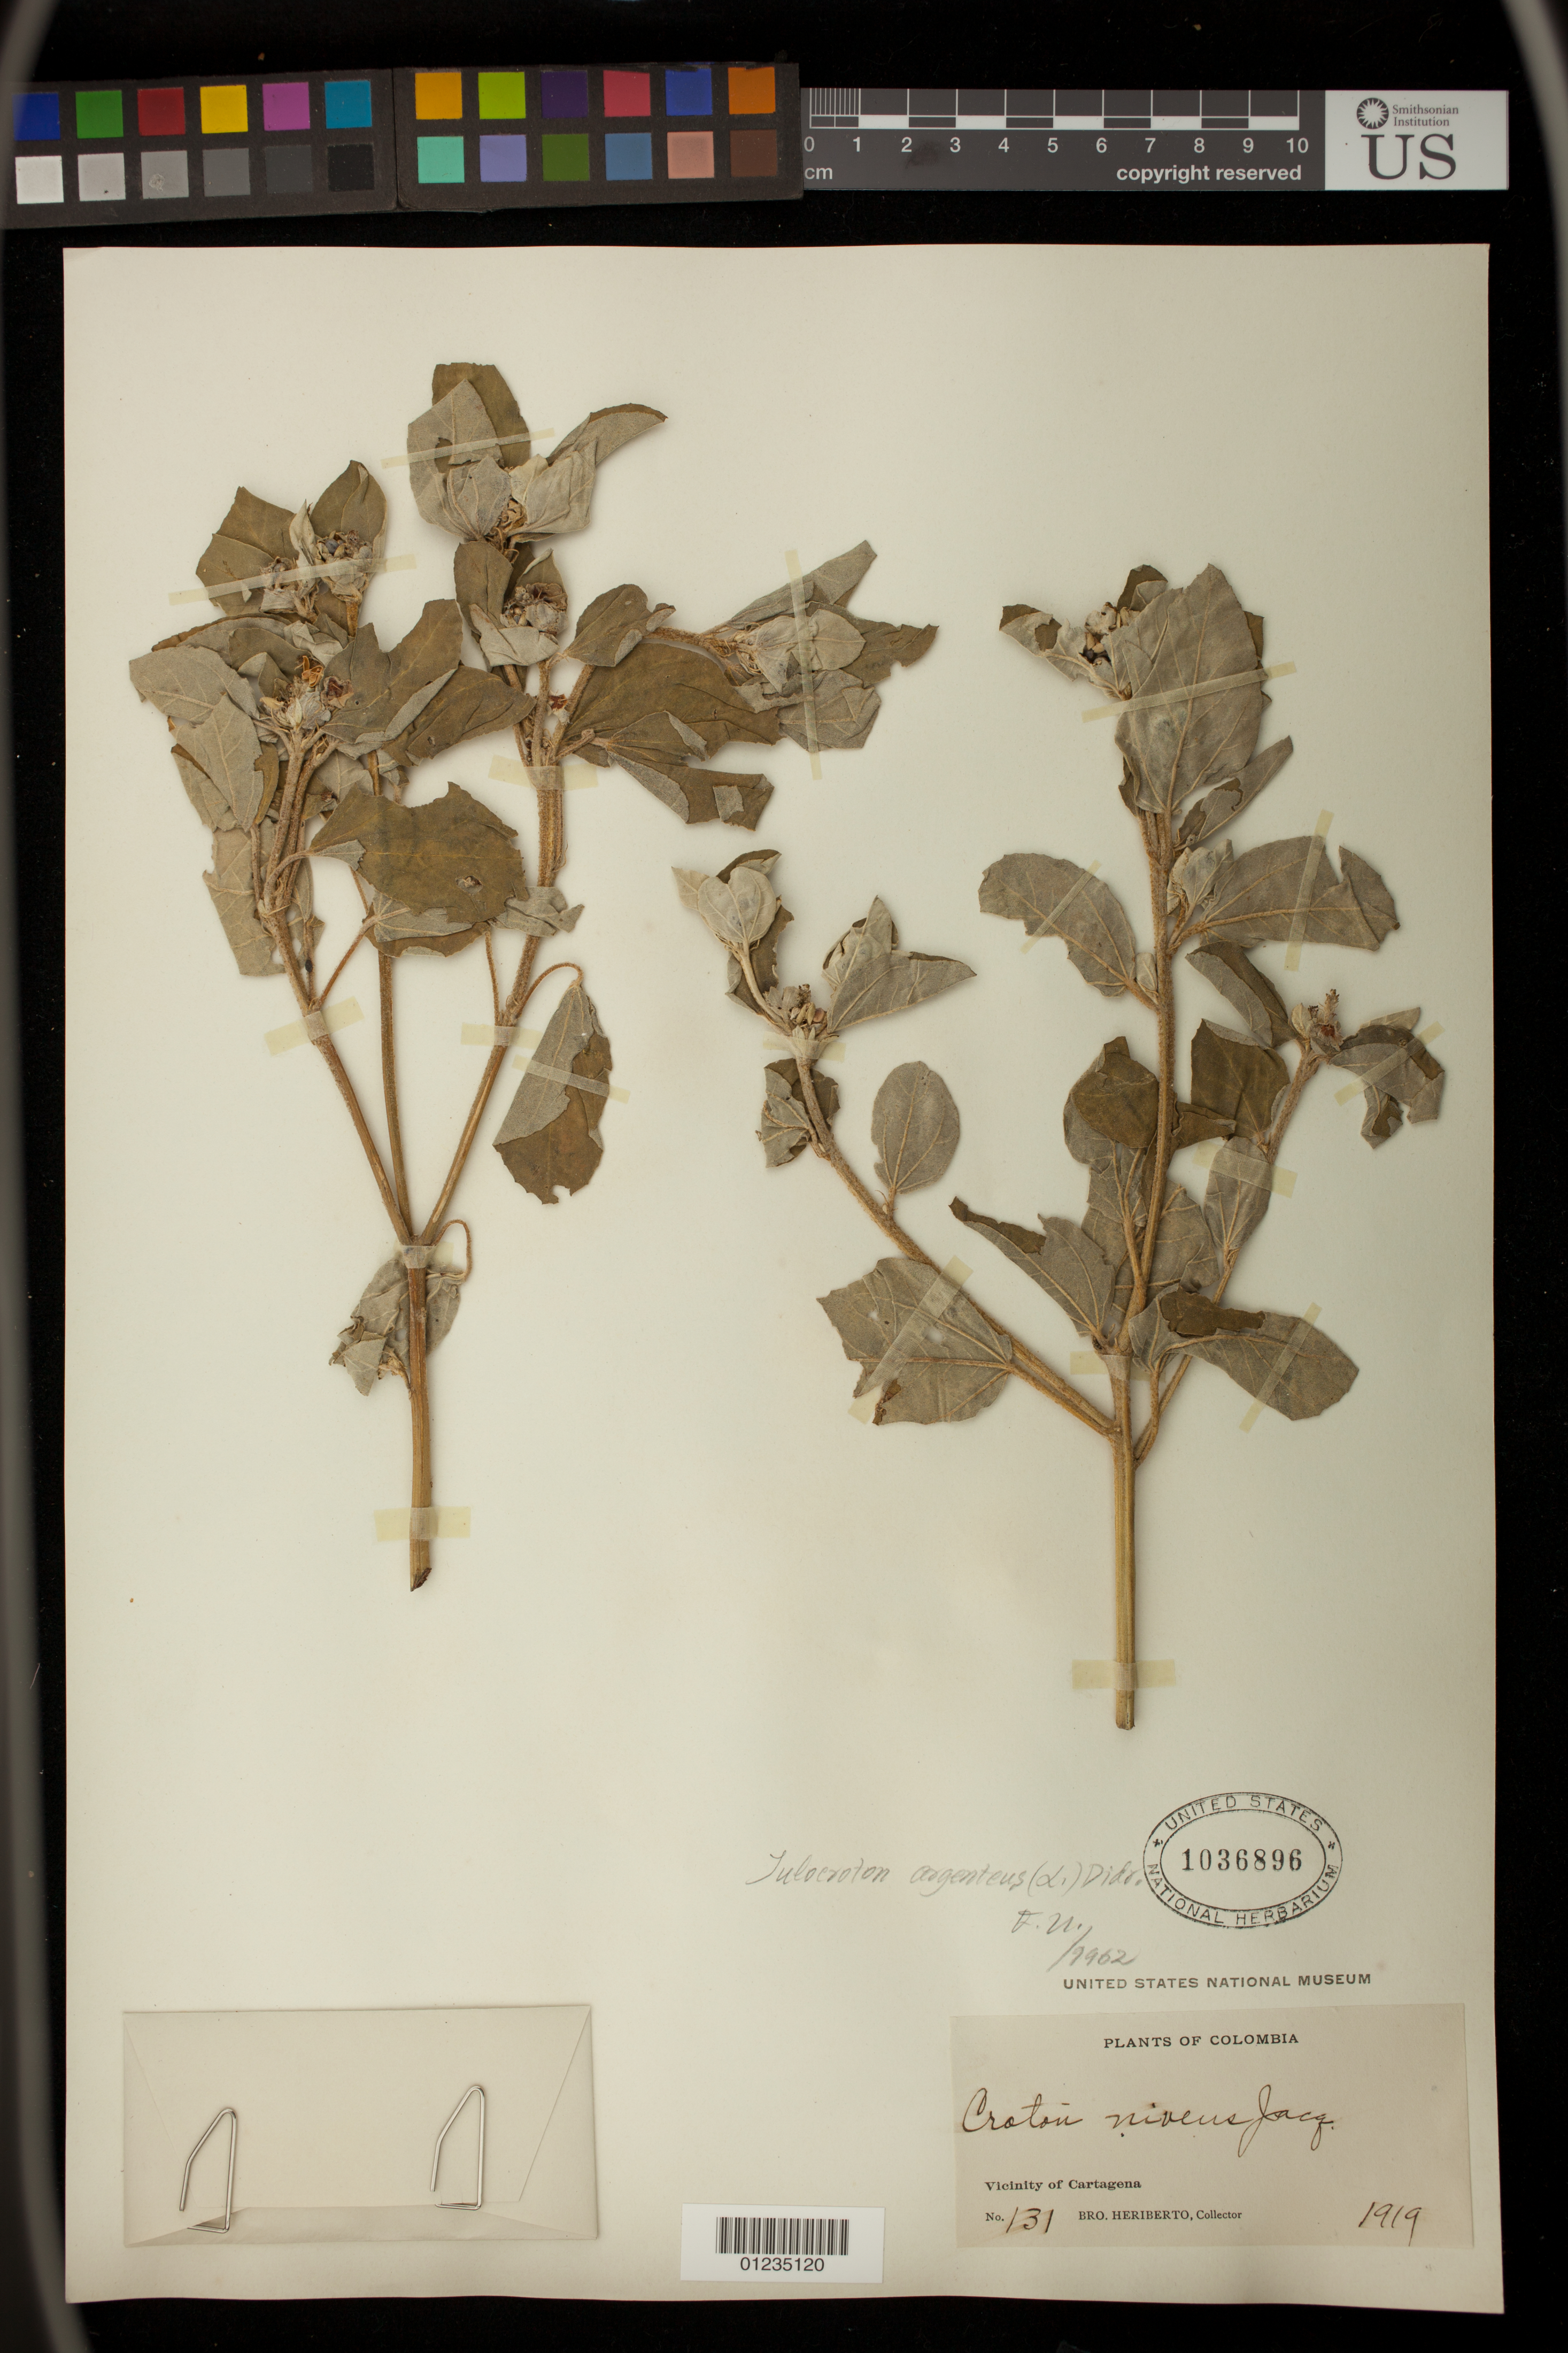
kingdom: Plantae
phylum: Tracheophyta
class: Magnoliopsida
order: Malpighiales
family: Euphorbiaceae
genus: Julocroton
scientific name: Julocroton argenteus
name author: (L.) Didr.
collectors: B. Heriberto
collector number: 131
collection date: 1919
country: Colombia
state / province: Bolívar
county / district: Cartagena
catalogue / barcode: US 1036896